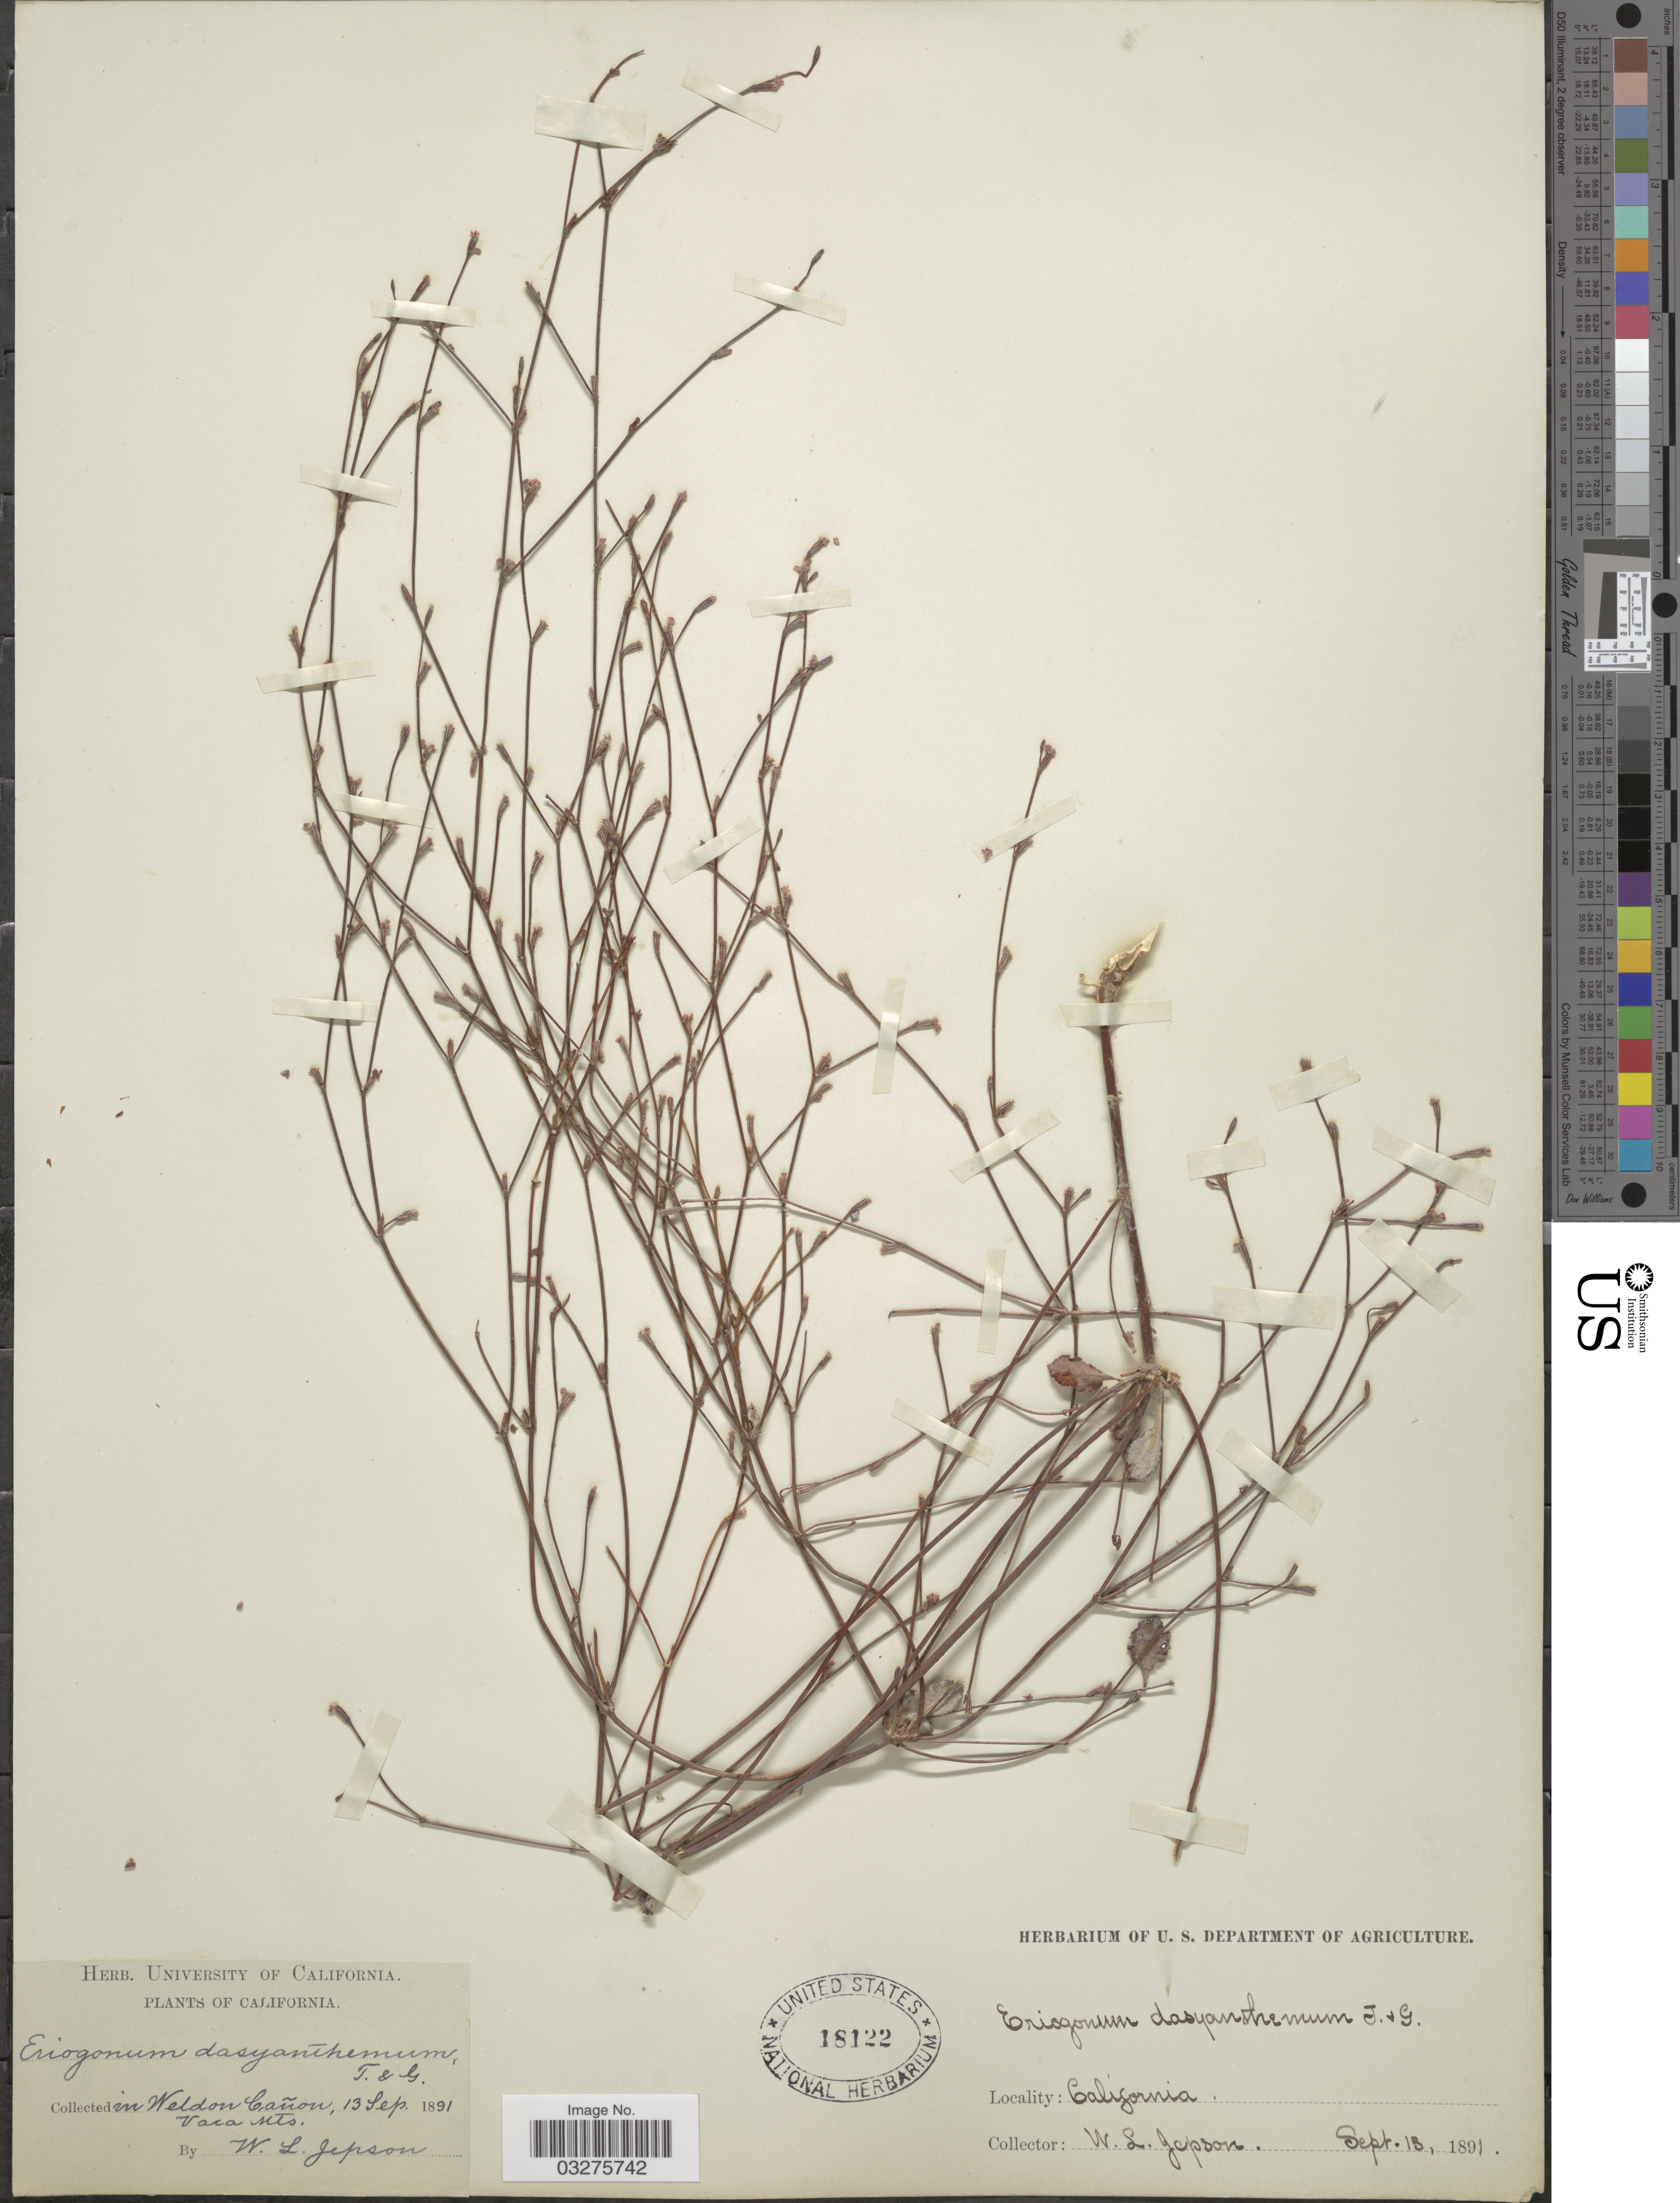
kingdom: Plantae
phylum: Tracheophyta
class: Magnoliopsida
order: Caryophyllales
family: Polygonaceae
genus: Eriogonum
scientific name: Eriogonum dasyanthemum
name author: Torr. & A. Gray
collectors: W. L. Jepson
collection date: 1891-09-13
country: United States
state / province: California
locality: In Weldon Cañon, Vaca Mts.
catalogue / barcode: US 18122